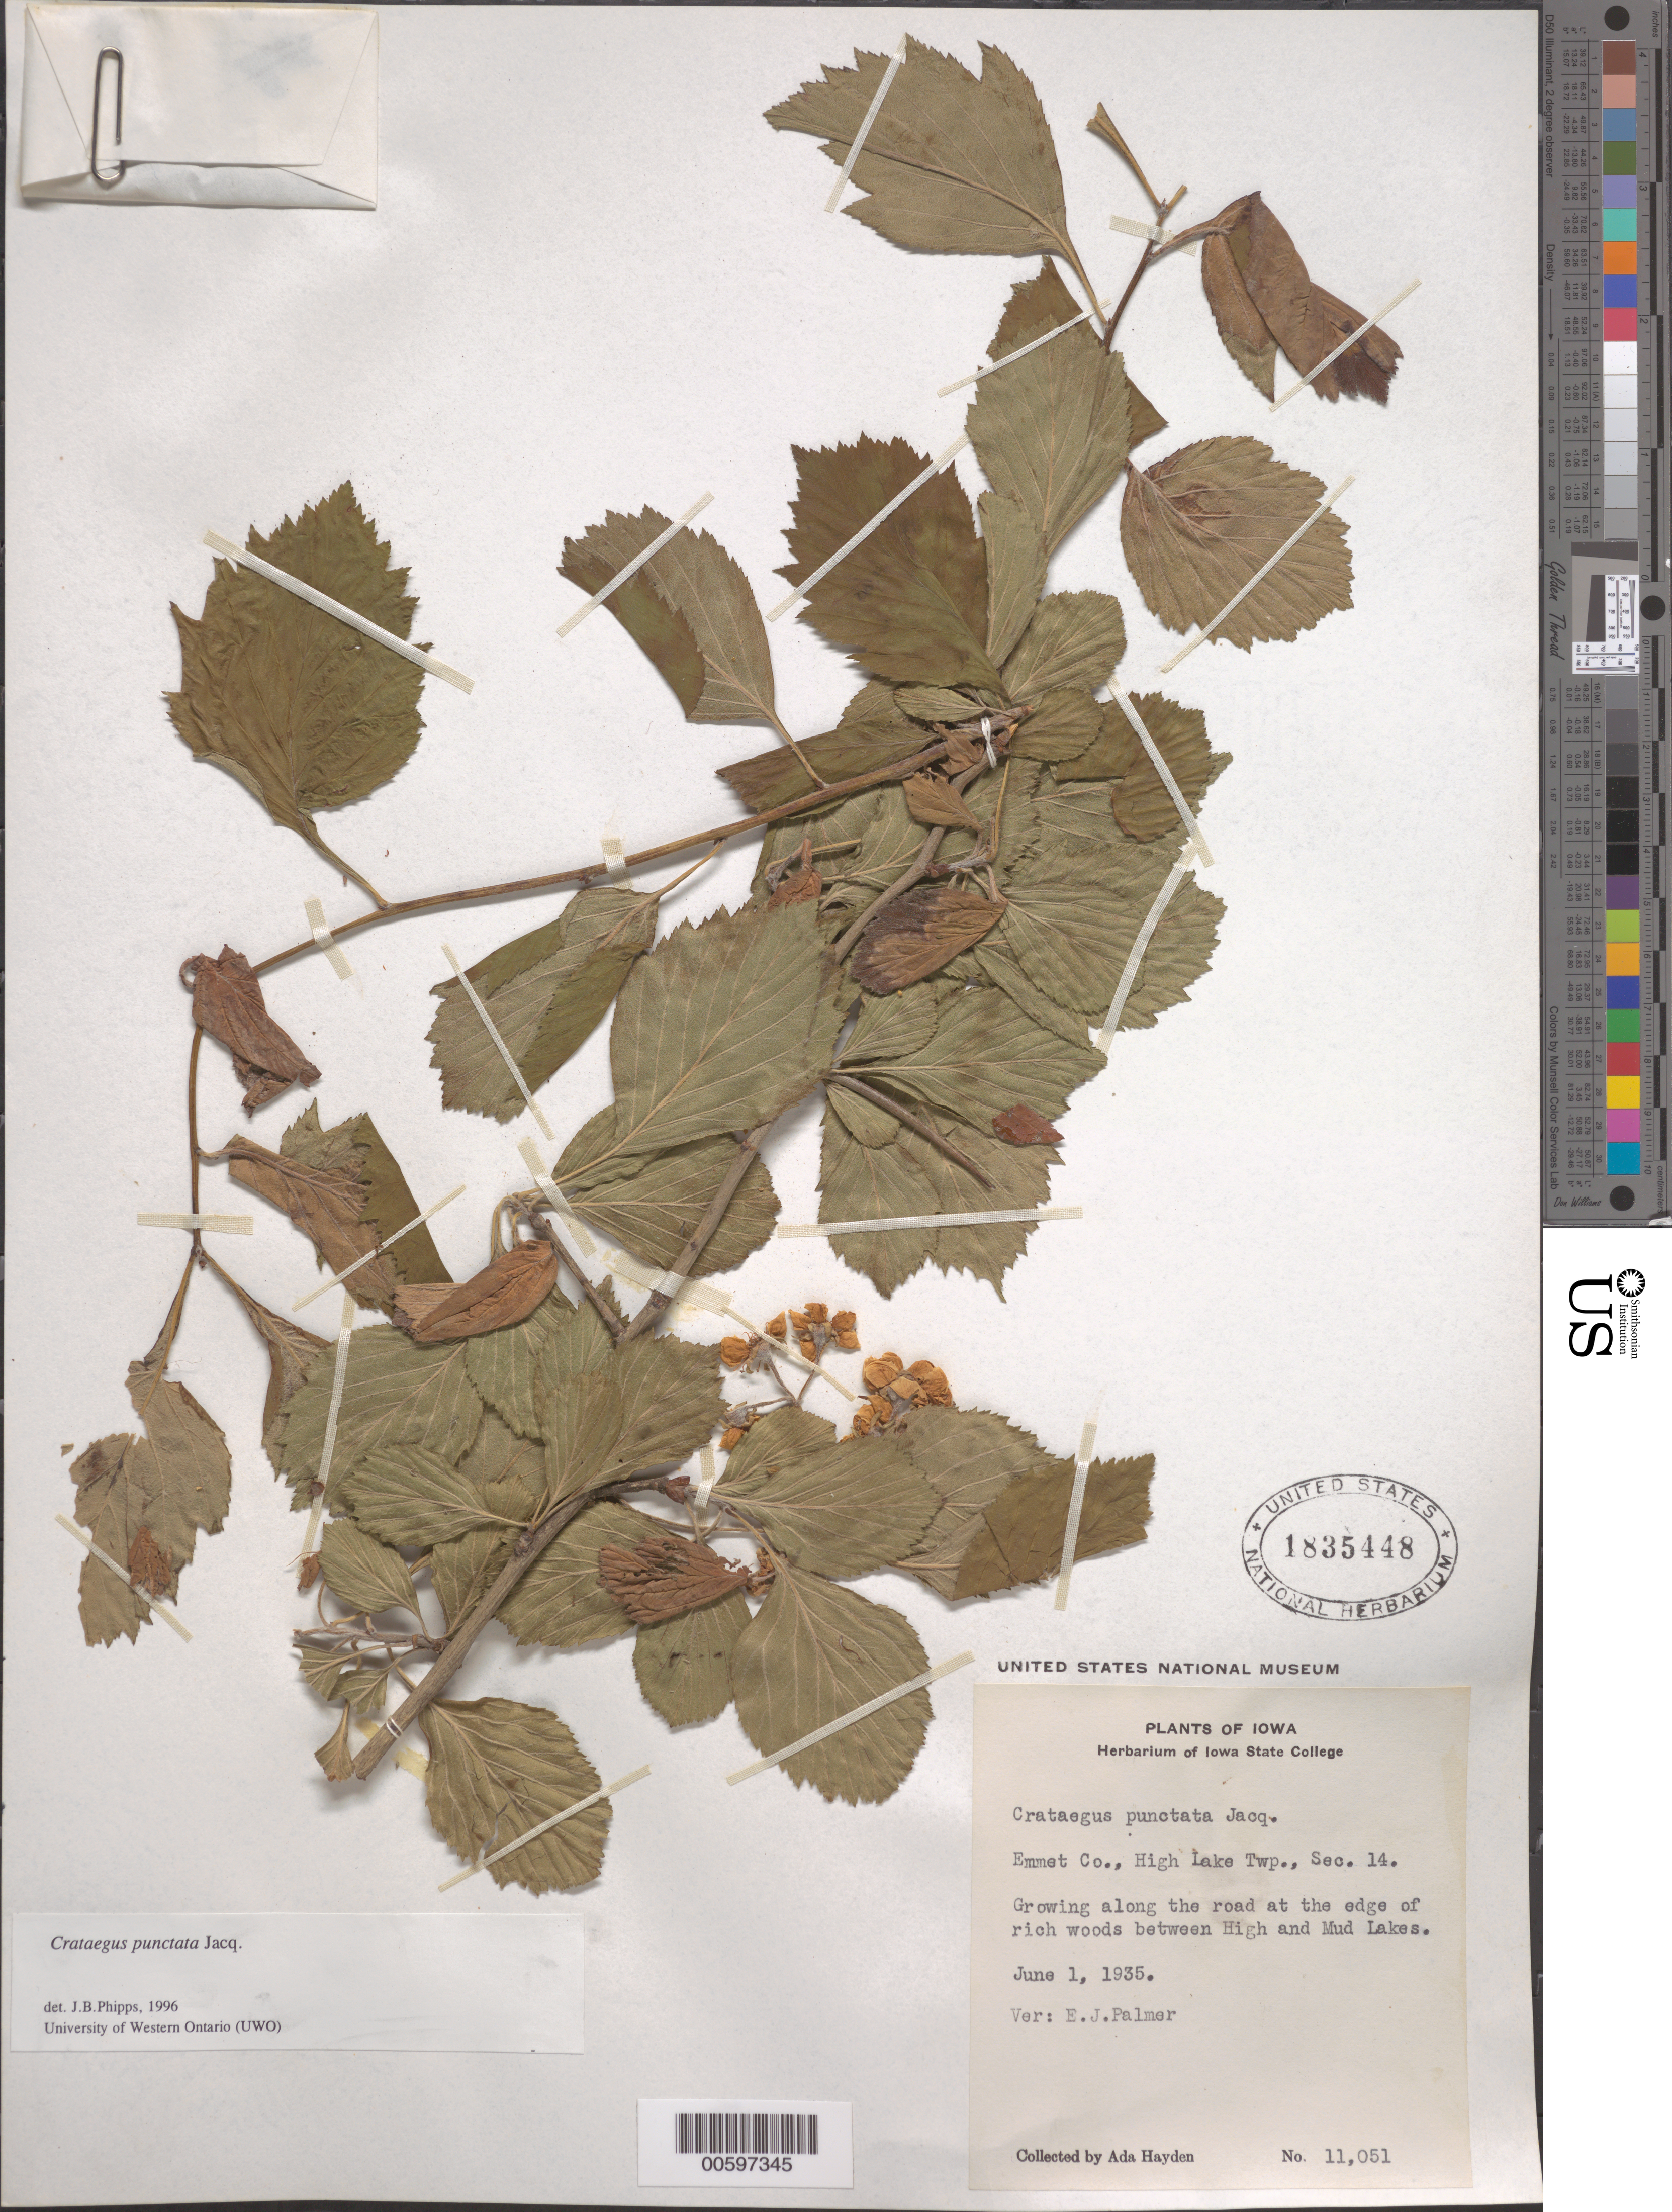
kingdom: Plantae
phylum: Tracheophyta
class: Magnoliopsida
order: Rosales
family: Rosaceae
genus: Crataegus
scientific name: Crataegus punctata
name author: Jacq.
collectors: A. Hayden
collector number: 11051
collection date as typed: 01 Jun 1935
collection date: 1935-06-01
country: United States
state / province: Iowa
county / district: Emmet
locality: High Lake Twp., Sec. 14. Between High and Mud Lakes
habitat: Growing along the road at the edge of rich woods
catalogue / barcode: US 1835448